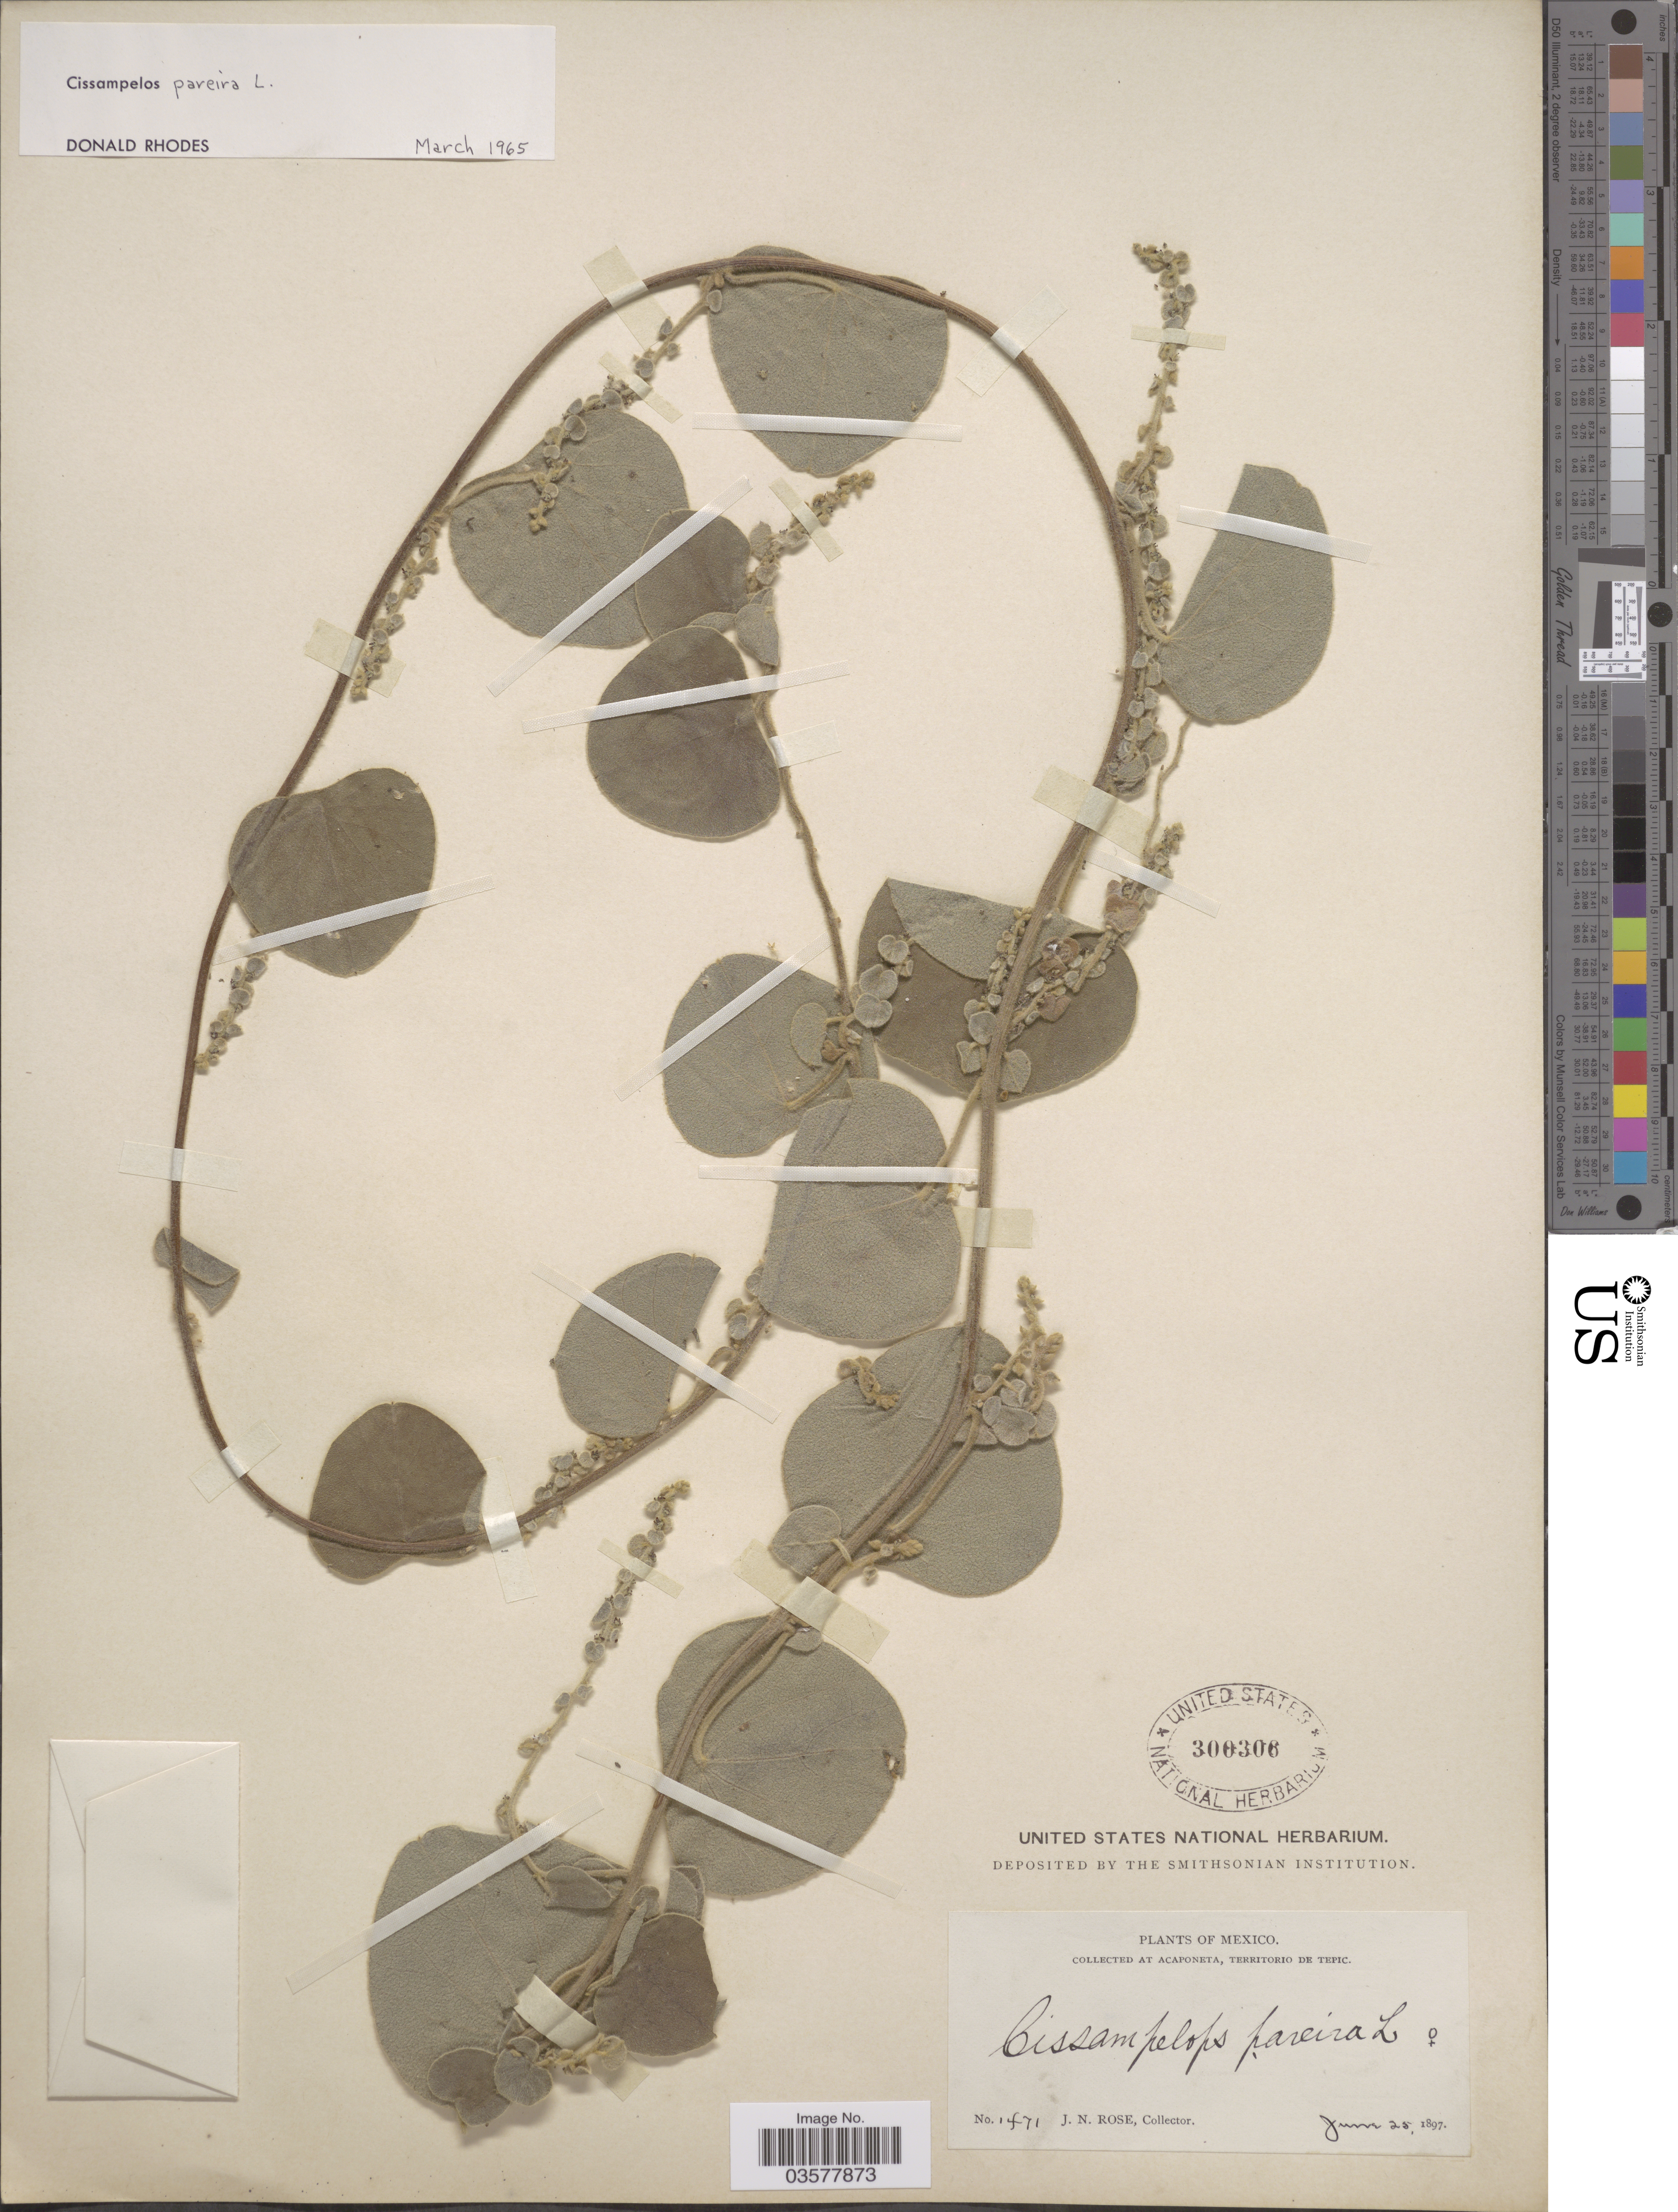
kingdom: Plantae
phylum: Tracheophyta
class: Magnoliopsida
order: Ranunculales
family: Menispermaceae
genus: Cissampelos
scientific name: Cissampelos pareira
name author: L.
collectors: J. N. Rose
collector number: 1471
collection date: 1897-06-25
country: Mexico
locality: At Acaponeta, Territorio de Tepic.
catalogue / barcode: US 300306